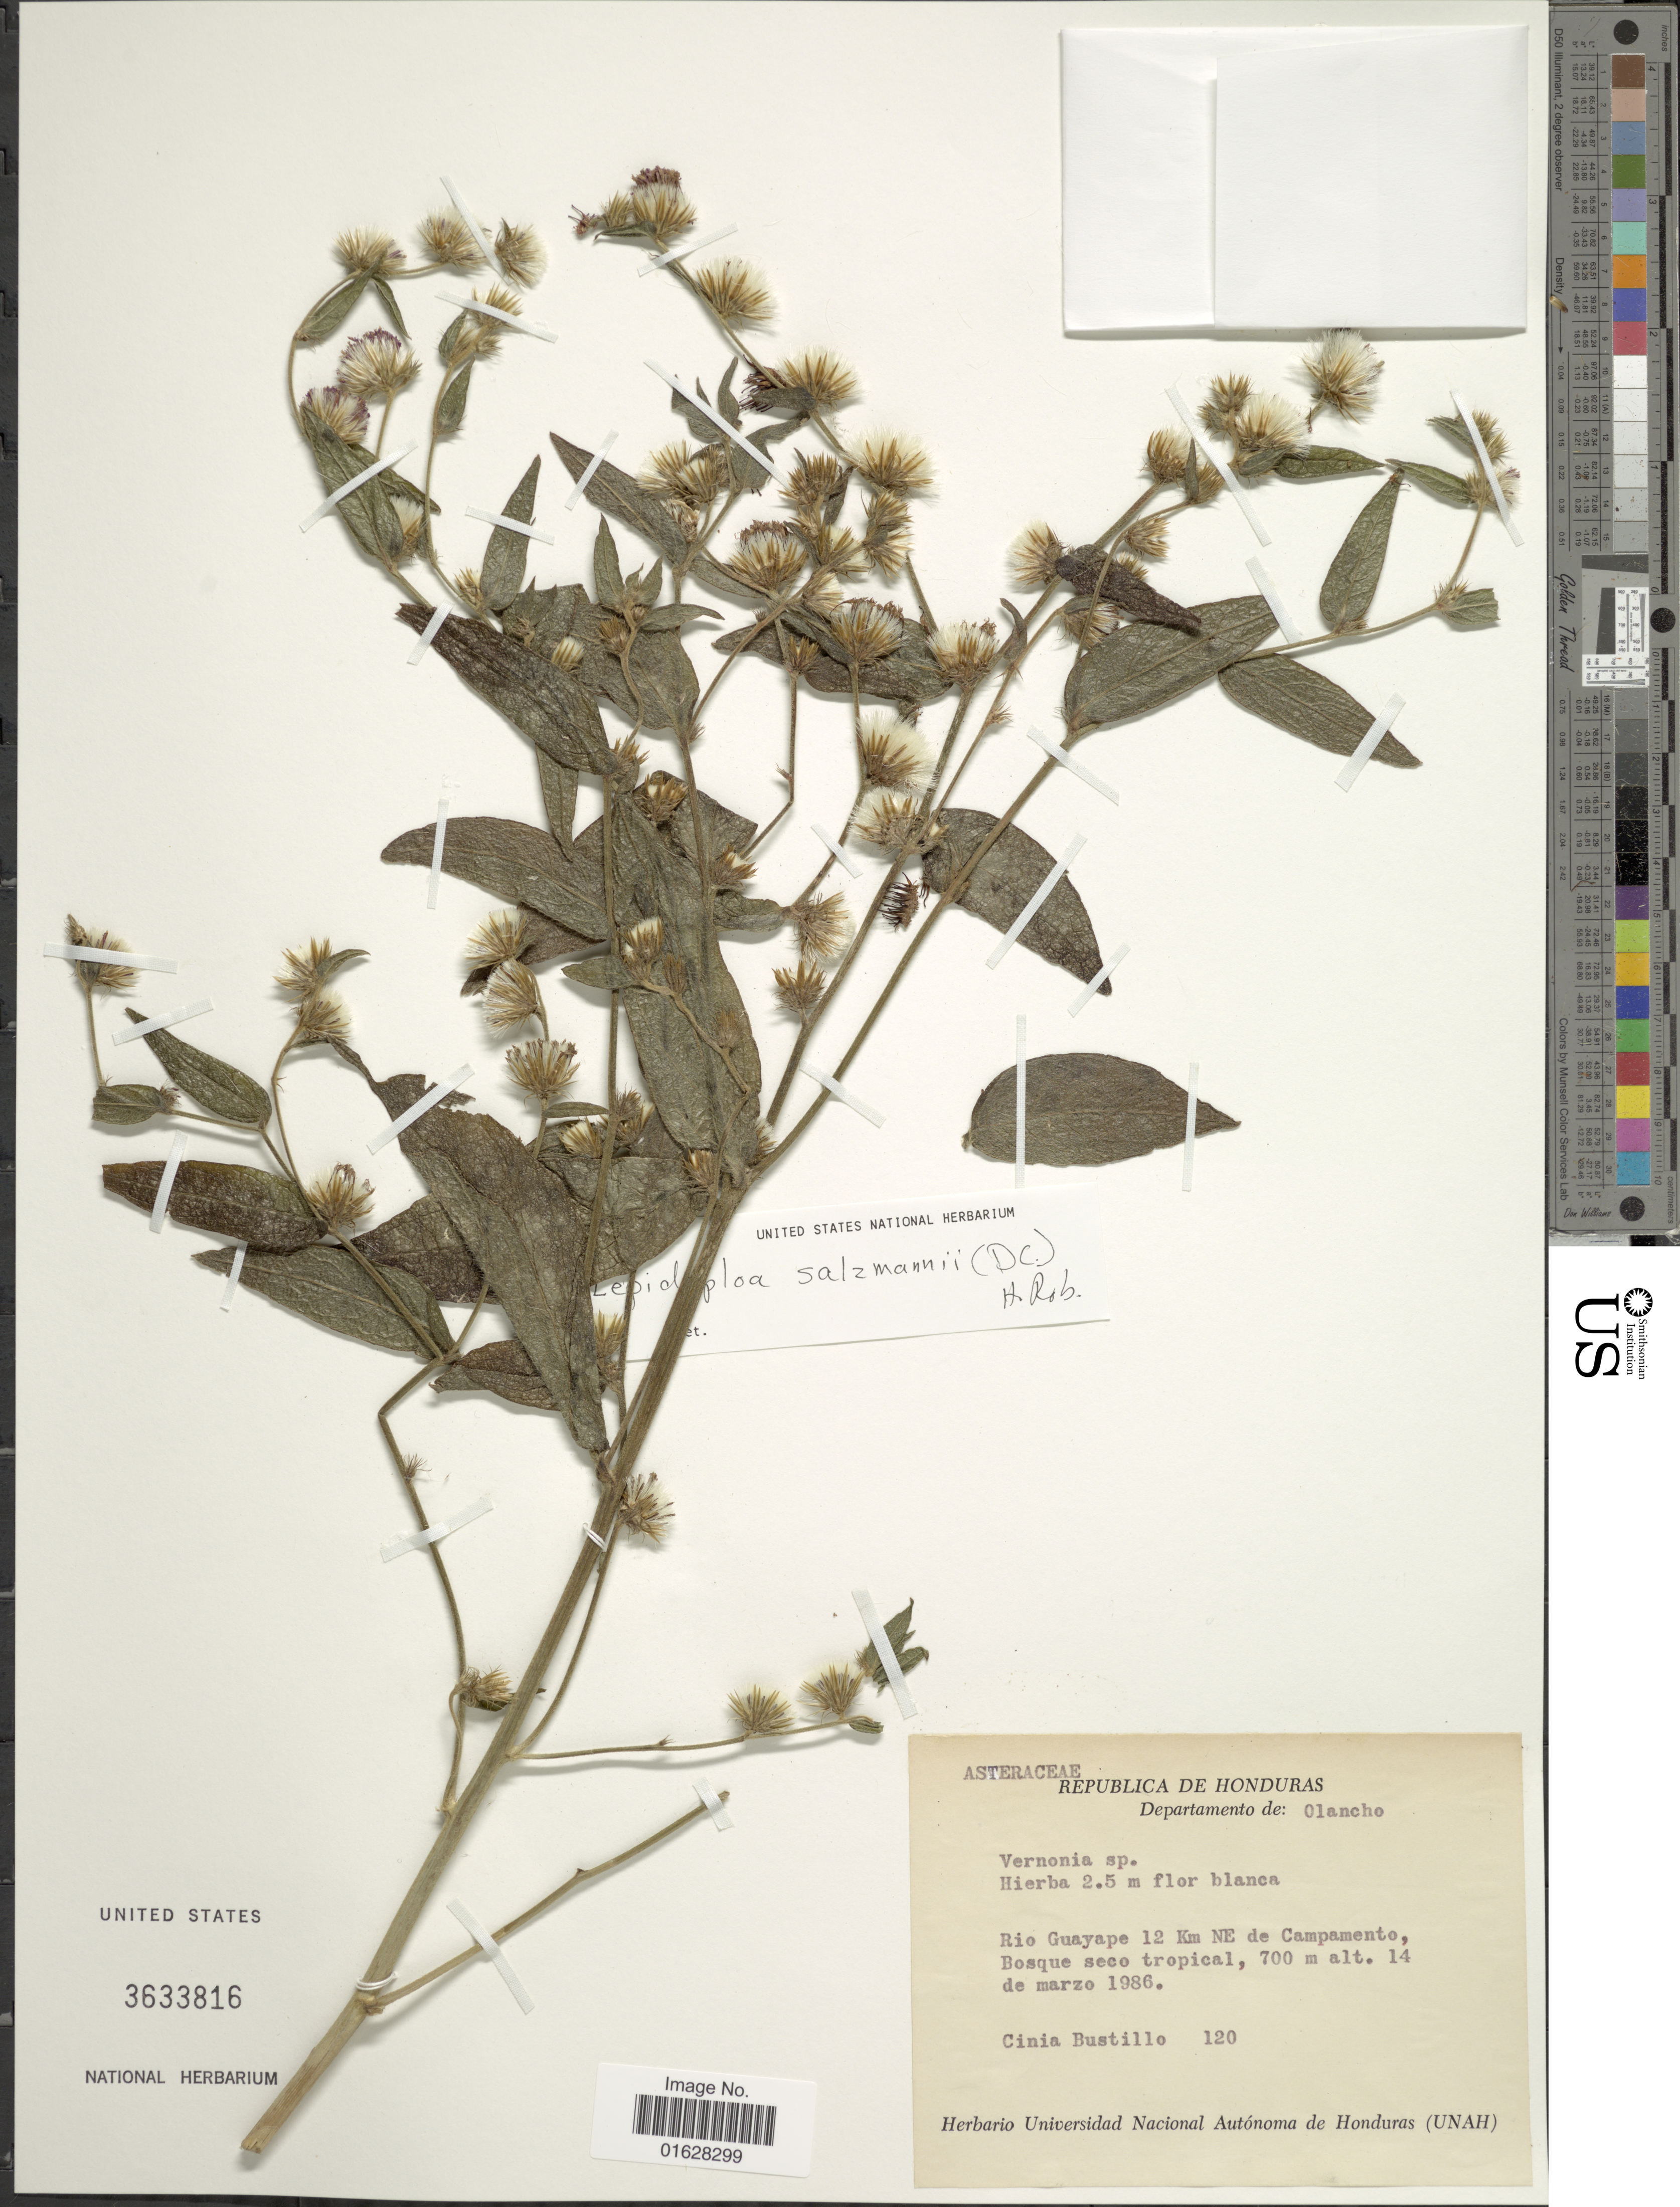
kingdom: Plantae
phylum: Tracheophyta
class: Magnoliopsida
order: Asterales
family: Asteraceae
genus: Lepidaploa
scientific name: Lepidaploa salzmannii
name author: (DC.) H. Rob.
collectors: C. Bustillo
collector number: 120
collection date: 1986-03-14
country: Honduras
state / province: Olancho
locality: Republica de Honduras, Departamento de Olancho, Rio Guayape 12 km NE de Campamento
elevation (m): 700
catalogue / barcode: US 3633816